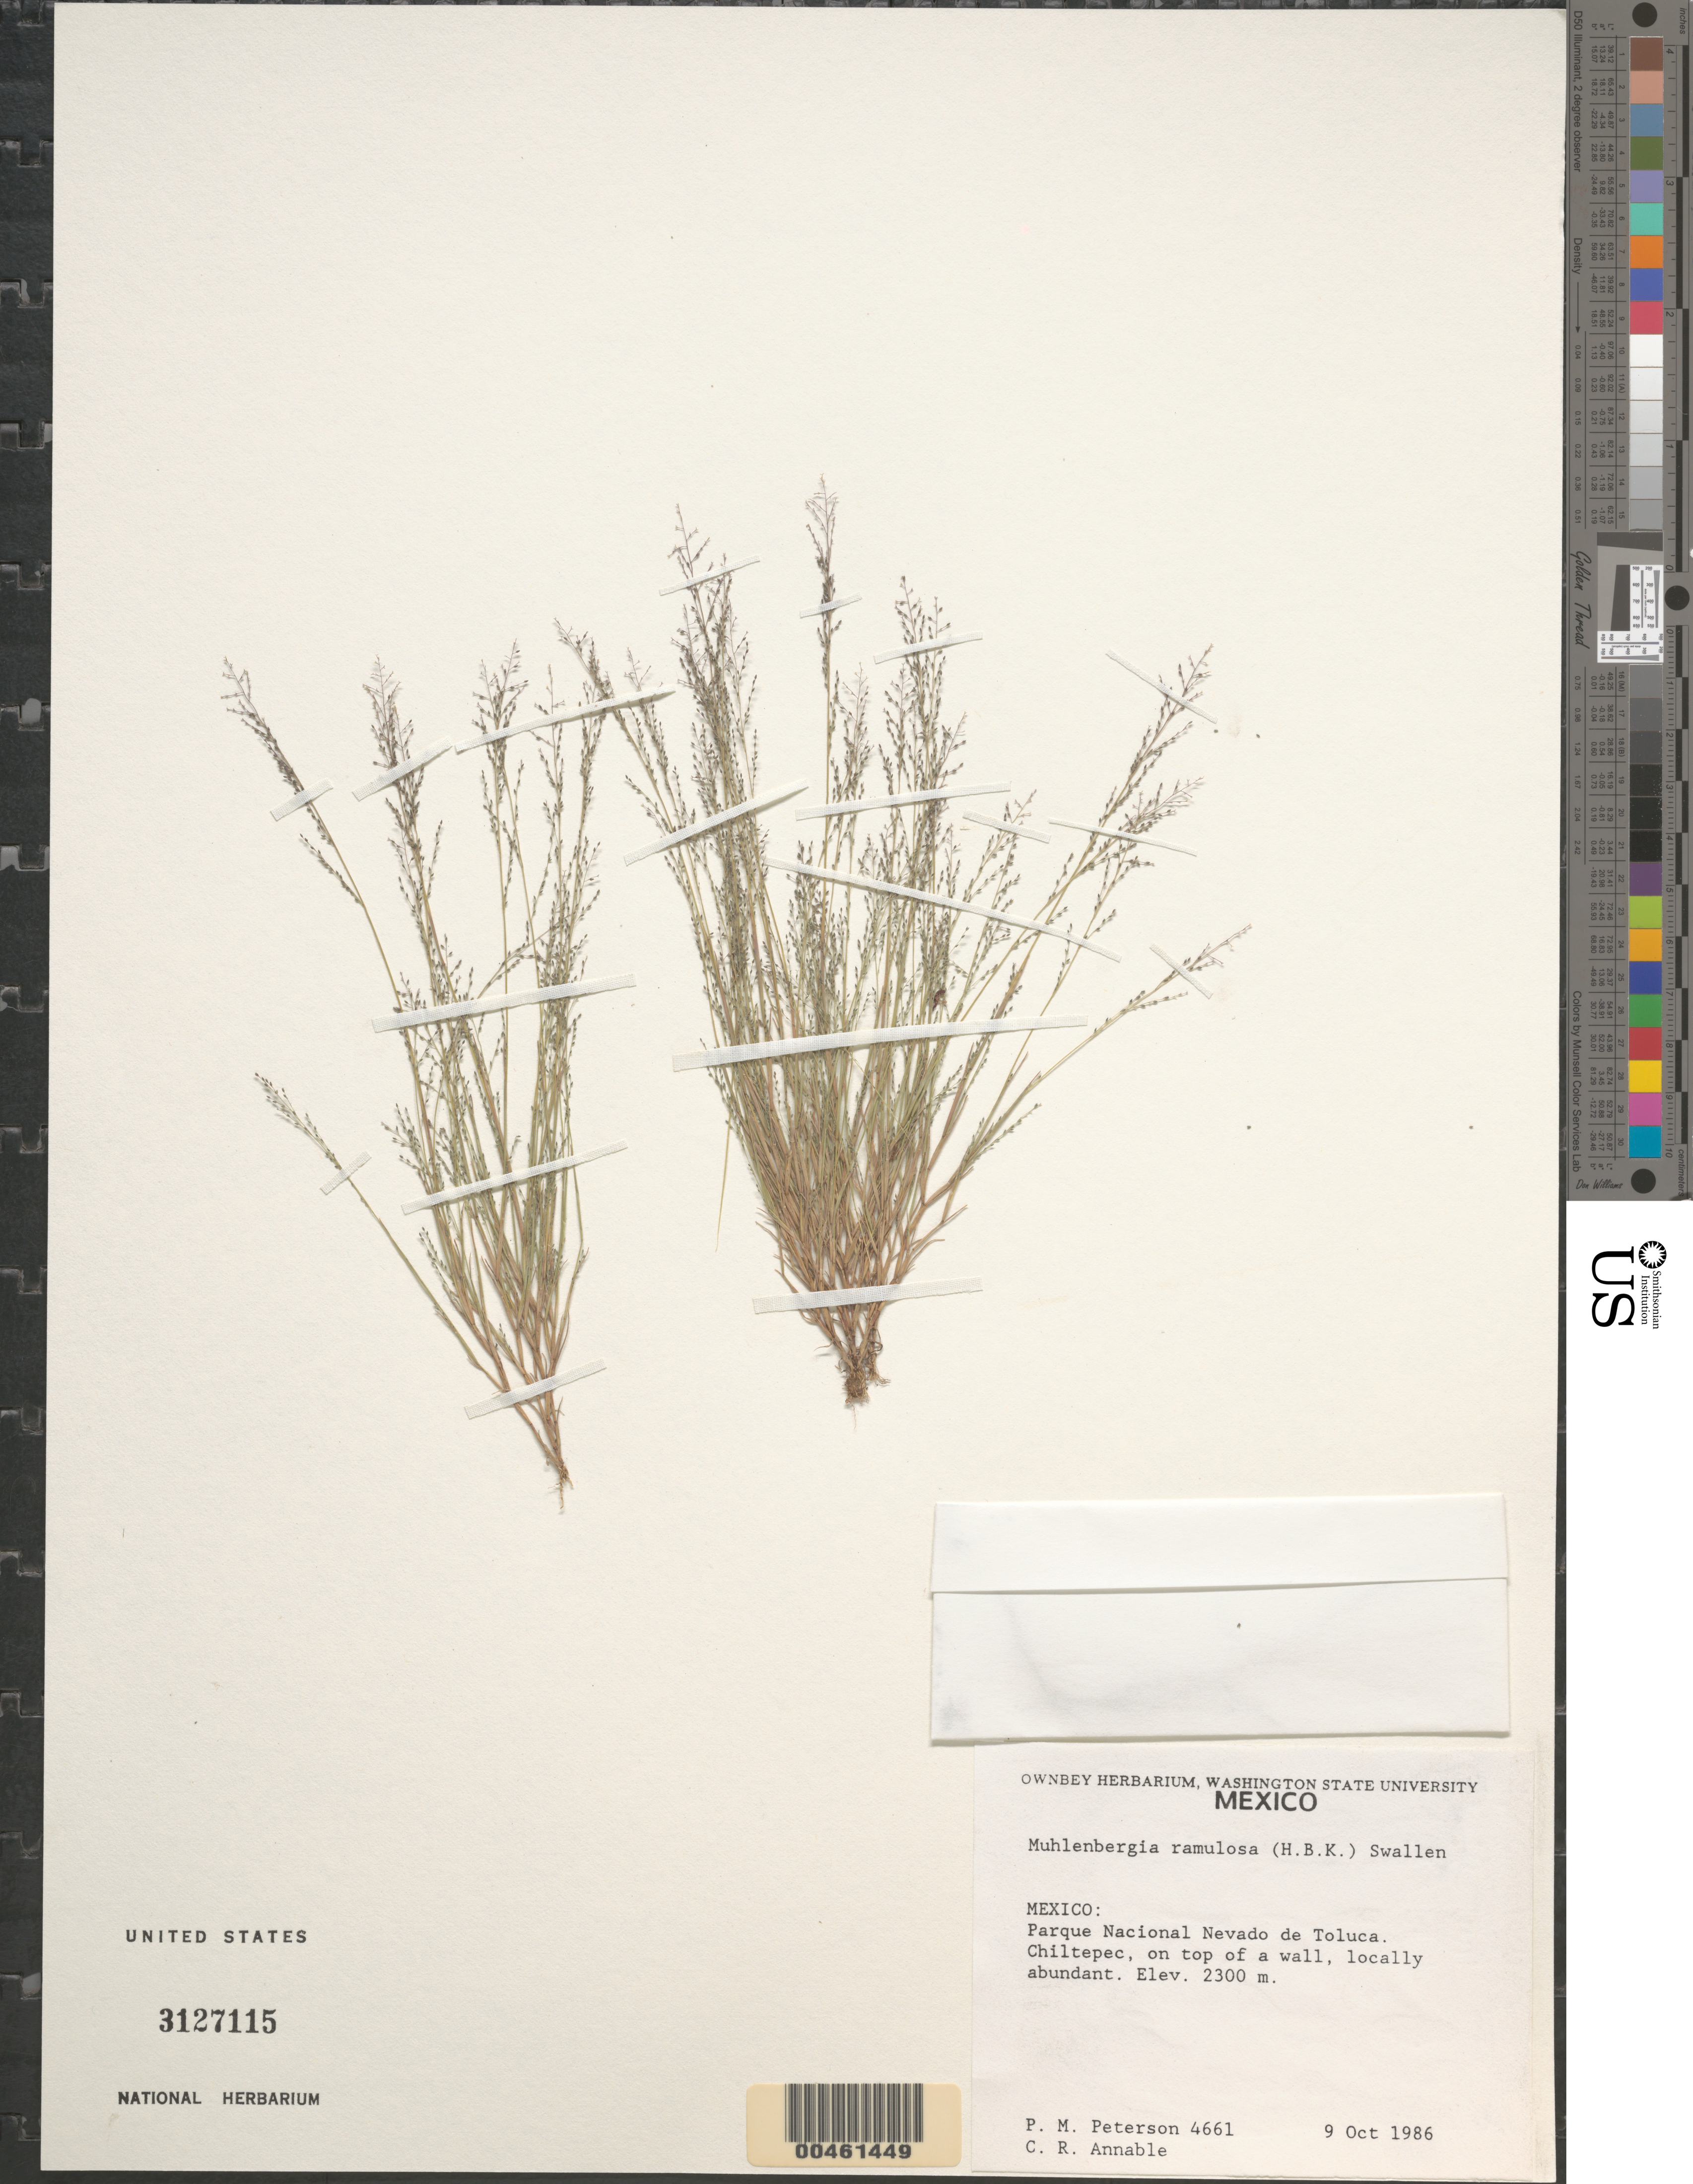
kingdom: Plantae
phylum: Tracheophyta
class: Liliopsida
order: Poales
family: Poaceae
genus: Muhlenbergia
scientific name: Muhlenbergia ramulosa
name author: (Kunth) Swallen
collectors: P. M. Peterson & C. R. Annable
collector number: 04661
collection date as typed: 09 Oct 1986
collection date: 1986-10-09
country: Mexico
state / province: México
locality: Parque Nacional del Nevado de Toluca, Chiltepec, on top of a wall.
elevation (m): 2300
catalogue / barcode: US 3127115